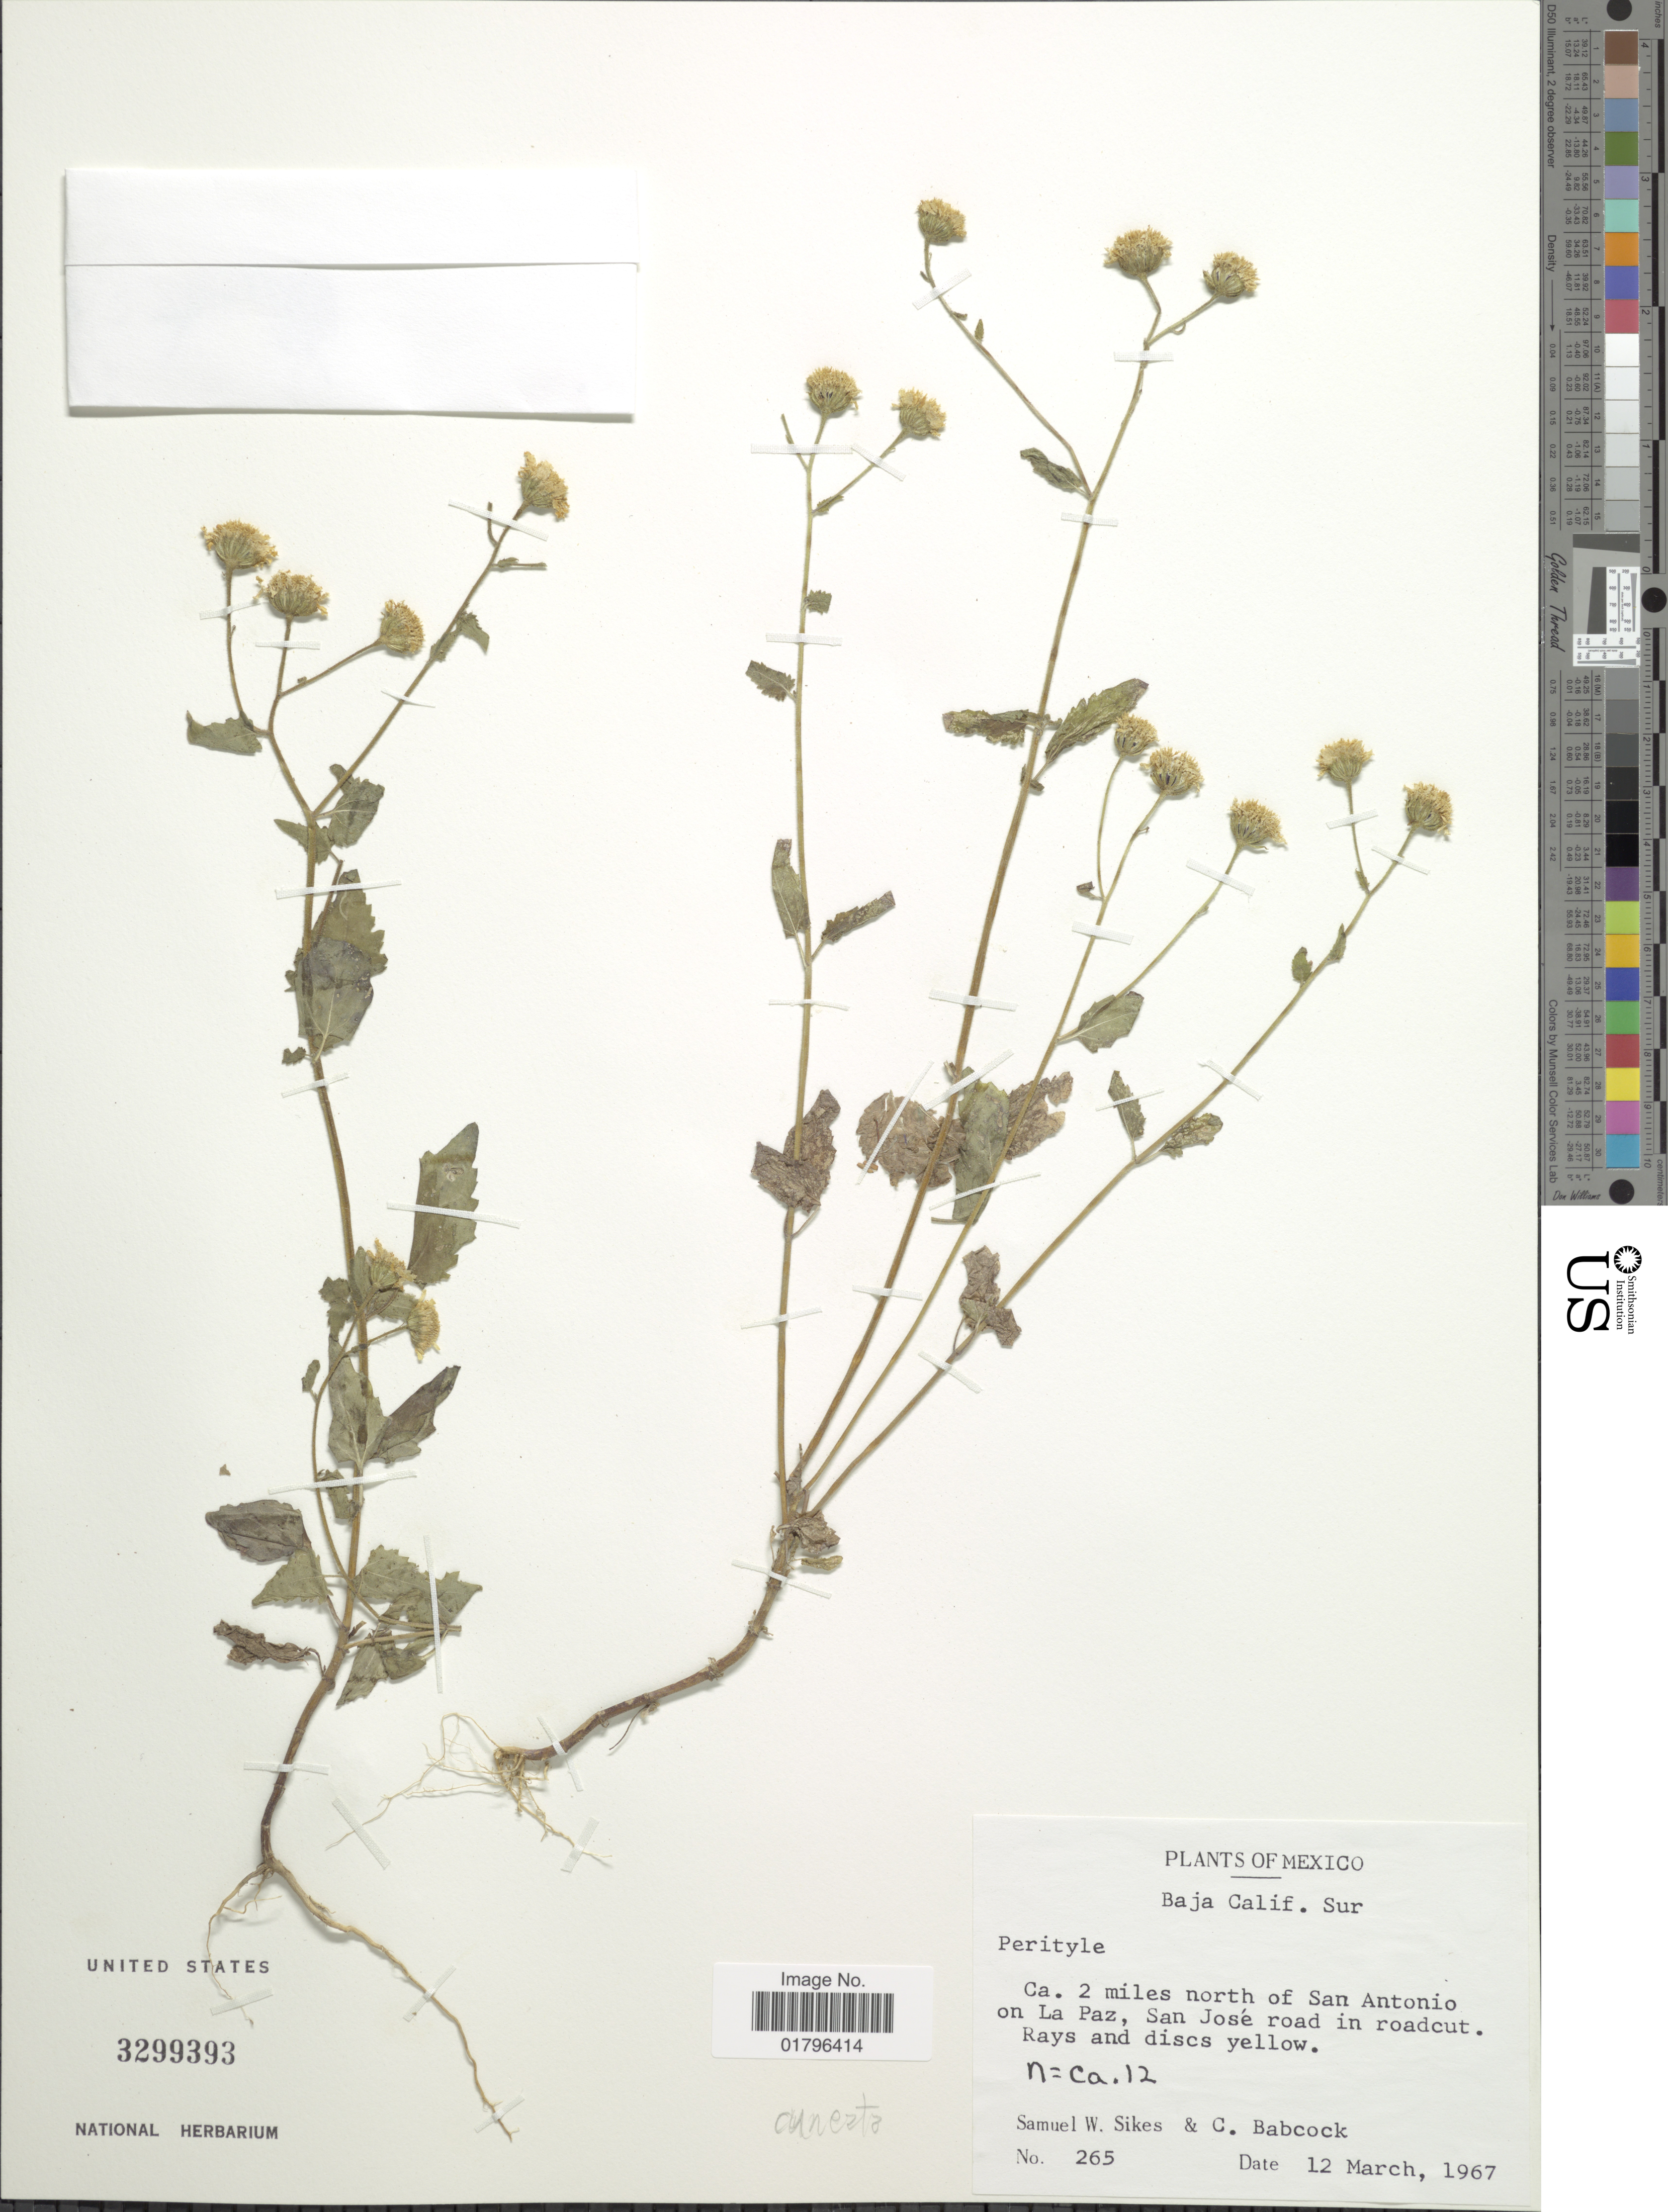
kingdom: Plantae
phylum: Tracheophyta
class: Magnoliopsida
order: Asterales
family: Asteraceae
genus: Perityle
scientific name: Perityle cuneata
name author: Brandegee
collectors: S. Sikes & C. Babcock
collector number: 265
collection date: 1967-03-12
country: Mexico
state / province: Baja California Sur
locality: Baja Calif. Sur, ca 2miles north of San Antonio on La Paz, San Jose road in roadcut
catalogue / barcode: US 3299393